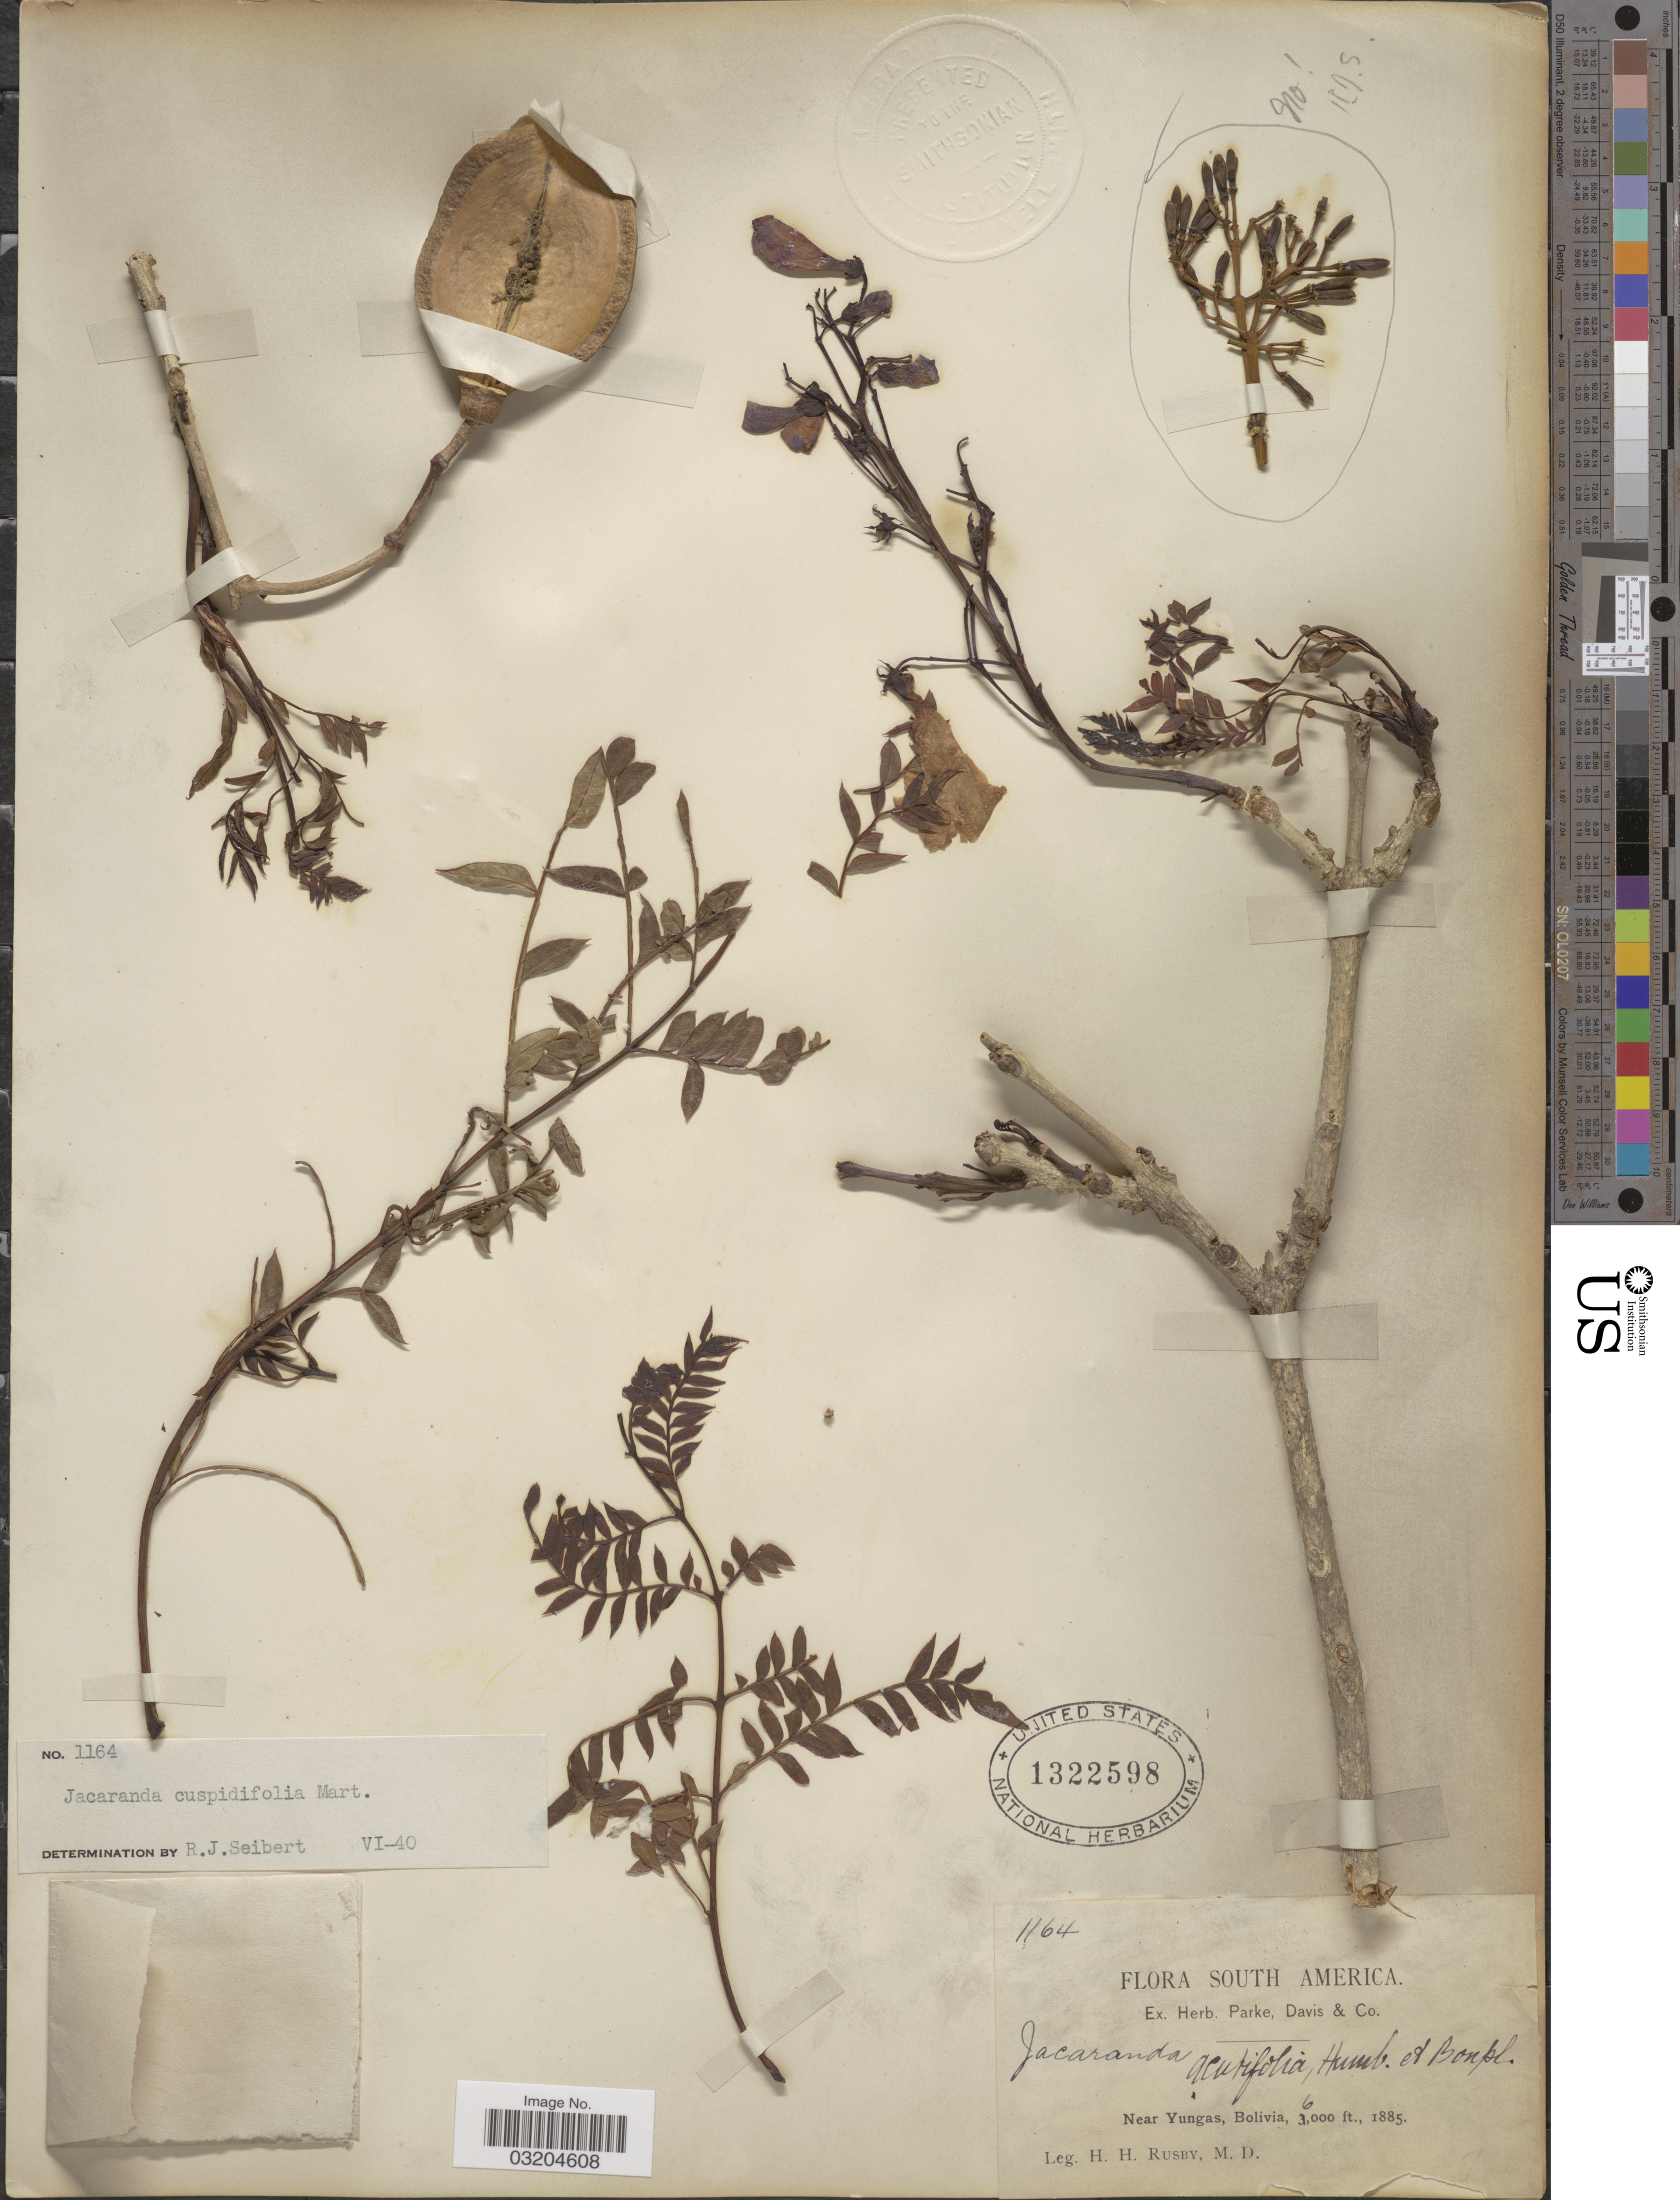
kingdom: Plantae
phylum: Tracheophyta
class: Magnoliopsida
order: Lamiales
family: Bignoniaceae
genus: Jacaranda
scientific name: Jacaranda cuspidifolia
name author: Mart.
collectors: H. H. Rusby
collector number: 1164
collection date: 1885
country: Bolivia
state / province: La Paz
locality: Near Yungas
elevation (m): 1829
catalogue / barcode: US 1322598